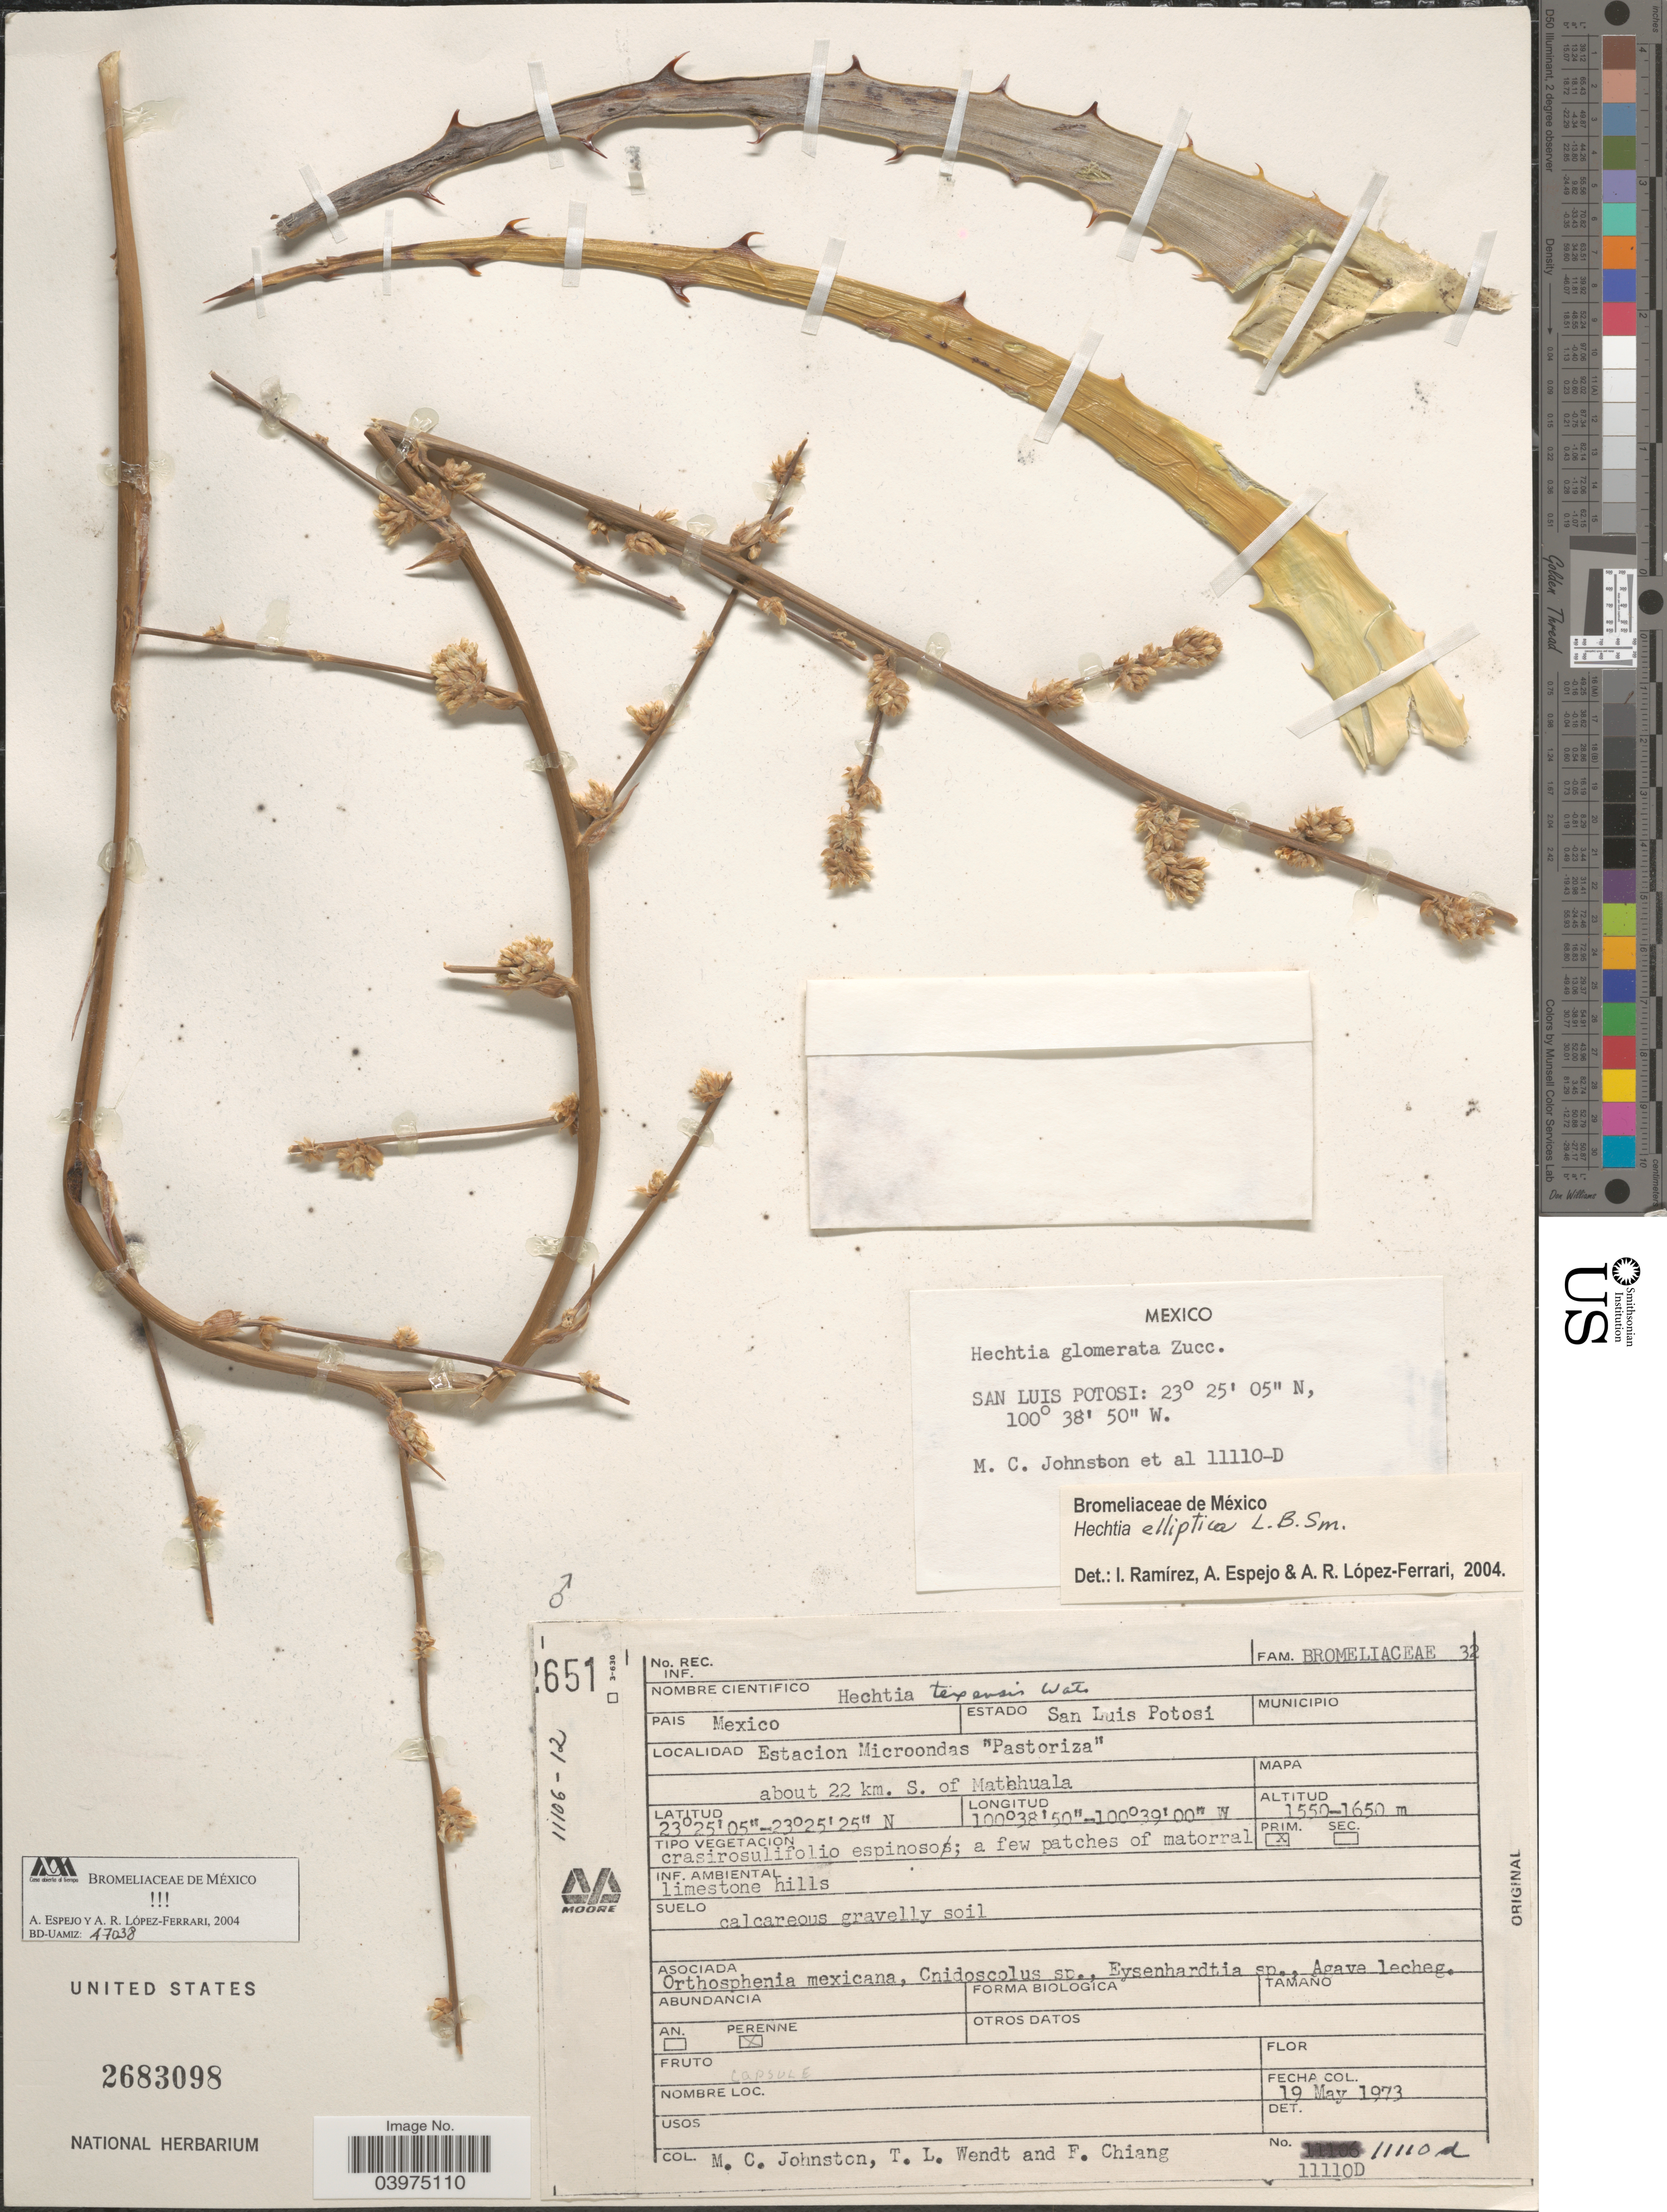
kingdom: Plantae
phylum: Tracheophyta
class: Liliopsida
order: Poales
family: Bromeliaceae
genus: Hechtia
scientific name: Hechtia elliptica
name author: L.B. Sm.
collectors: M. Johnston, T. L. Wendt & F. Chiang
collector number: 11110-D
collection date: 1973-05-19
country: Mexico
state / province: San Luis Potosí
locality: Estacion Microondas "Pastoriza" about 22 km. S. of Matehuala.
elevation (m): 1550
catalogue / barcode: US 2683098